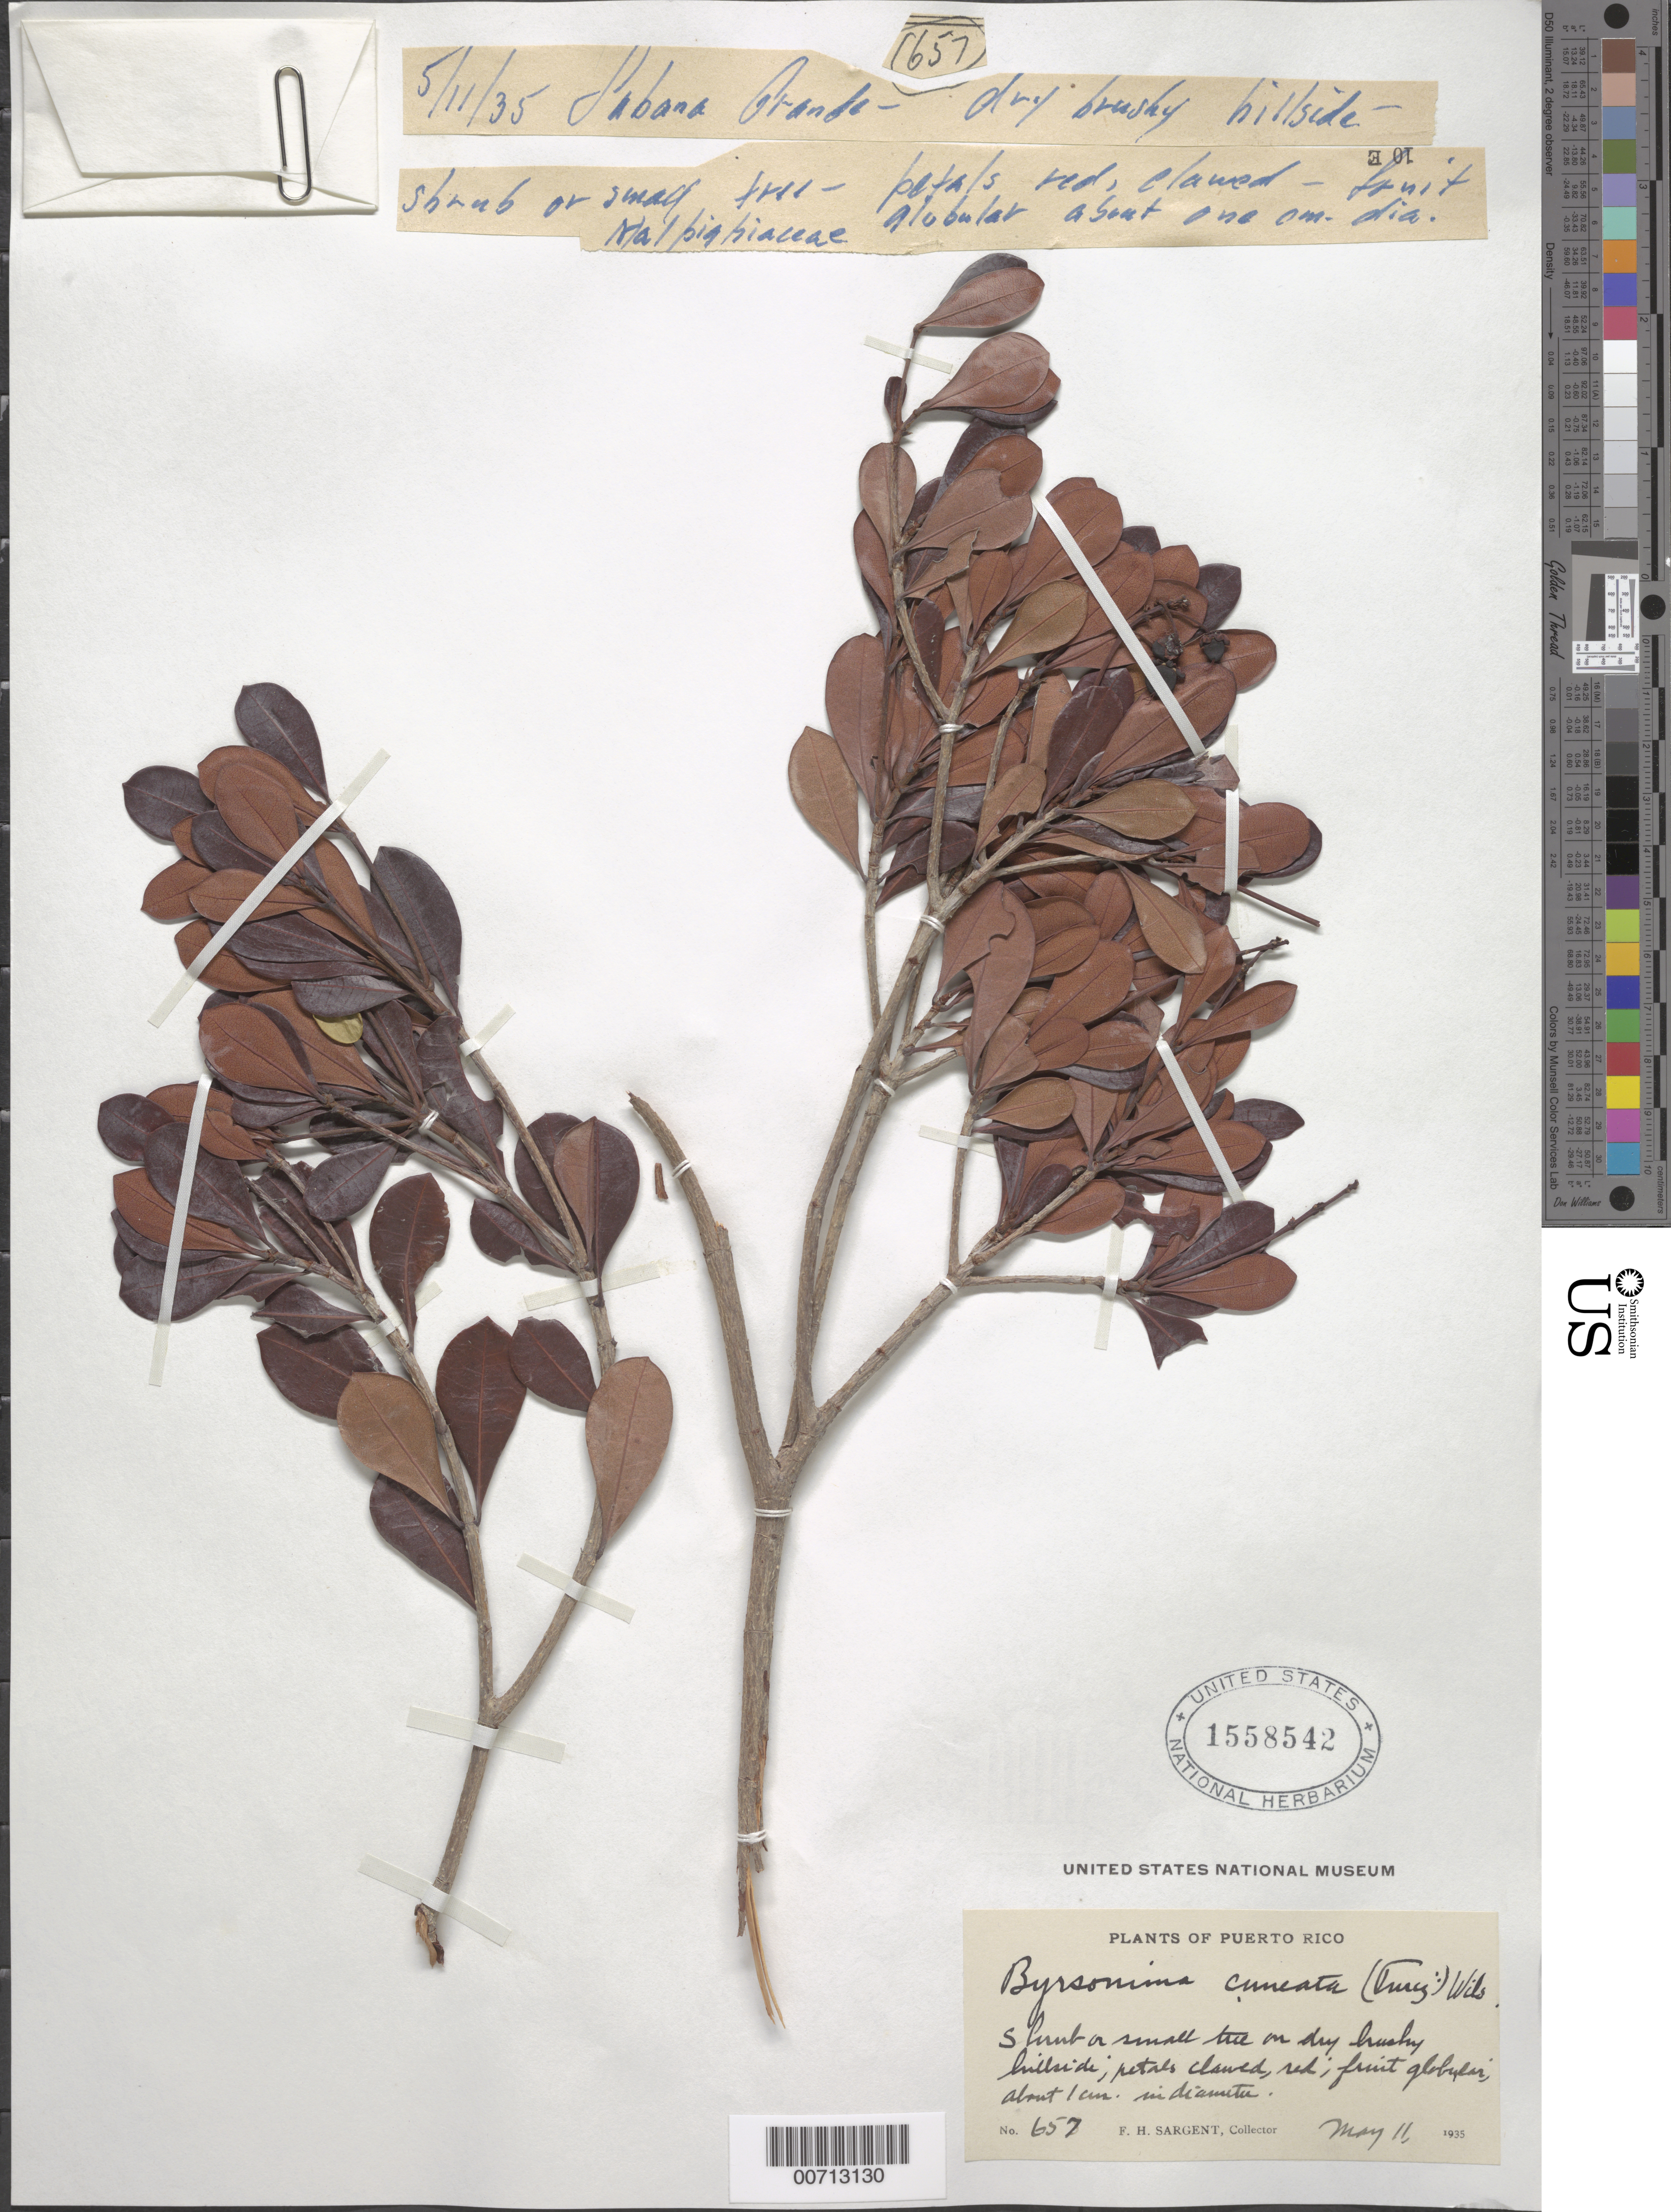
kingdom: Plantae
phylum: Tracheophyta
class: Magnoliopsida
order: Malpighiales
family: Malpighiaceae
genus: Byrsonima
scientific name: Byrsonima cuneata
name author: P. Wilson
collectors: F. H. Sargent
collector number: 657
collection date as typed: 11 May 1935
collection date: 1935-05-11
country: Puerto Rico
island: Greater Antilles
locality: Sabana Grande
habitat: Dry brushy hillside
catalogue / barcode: US 1558542